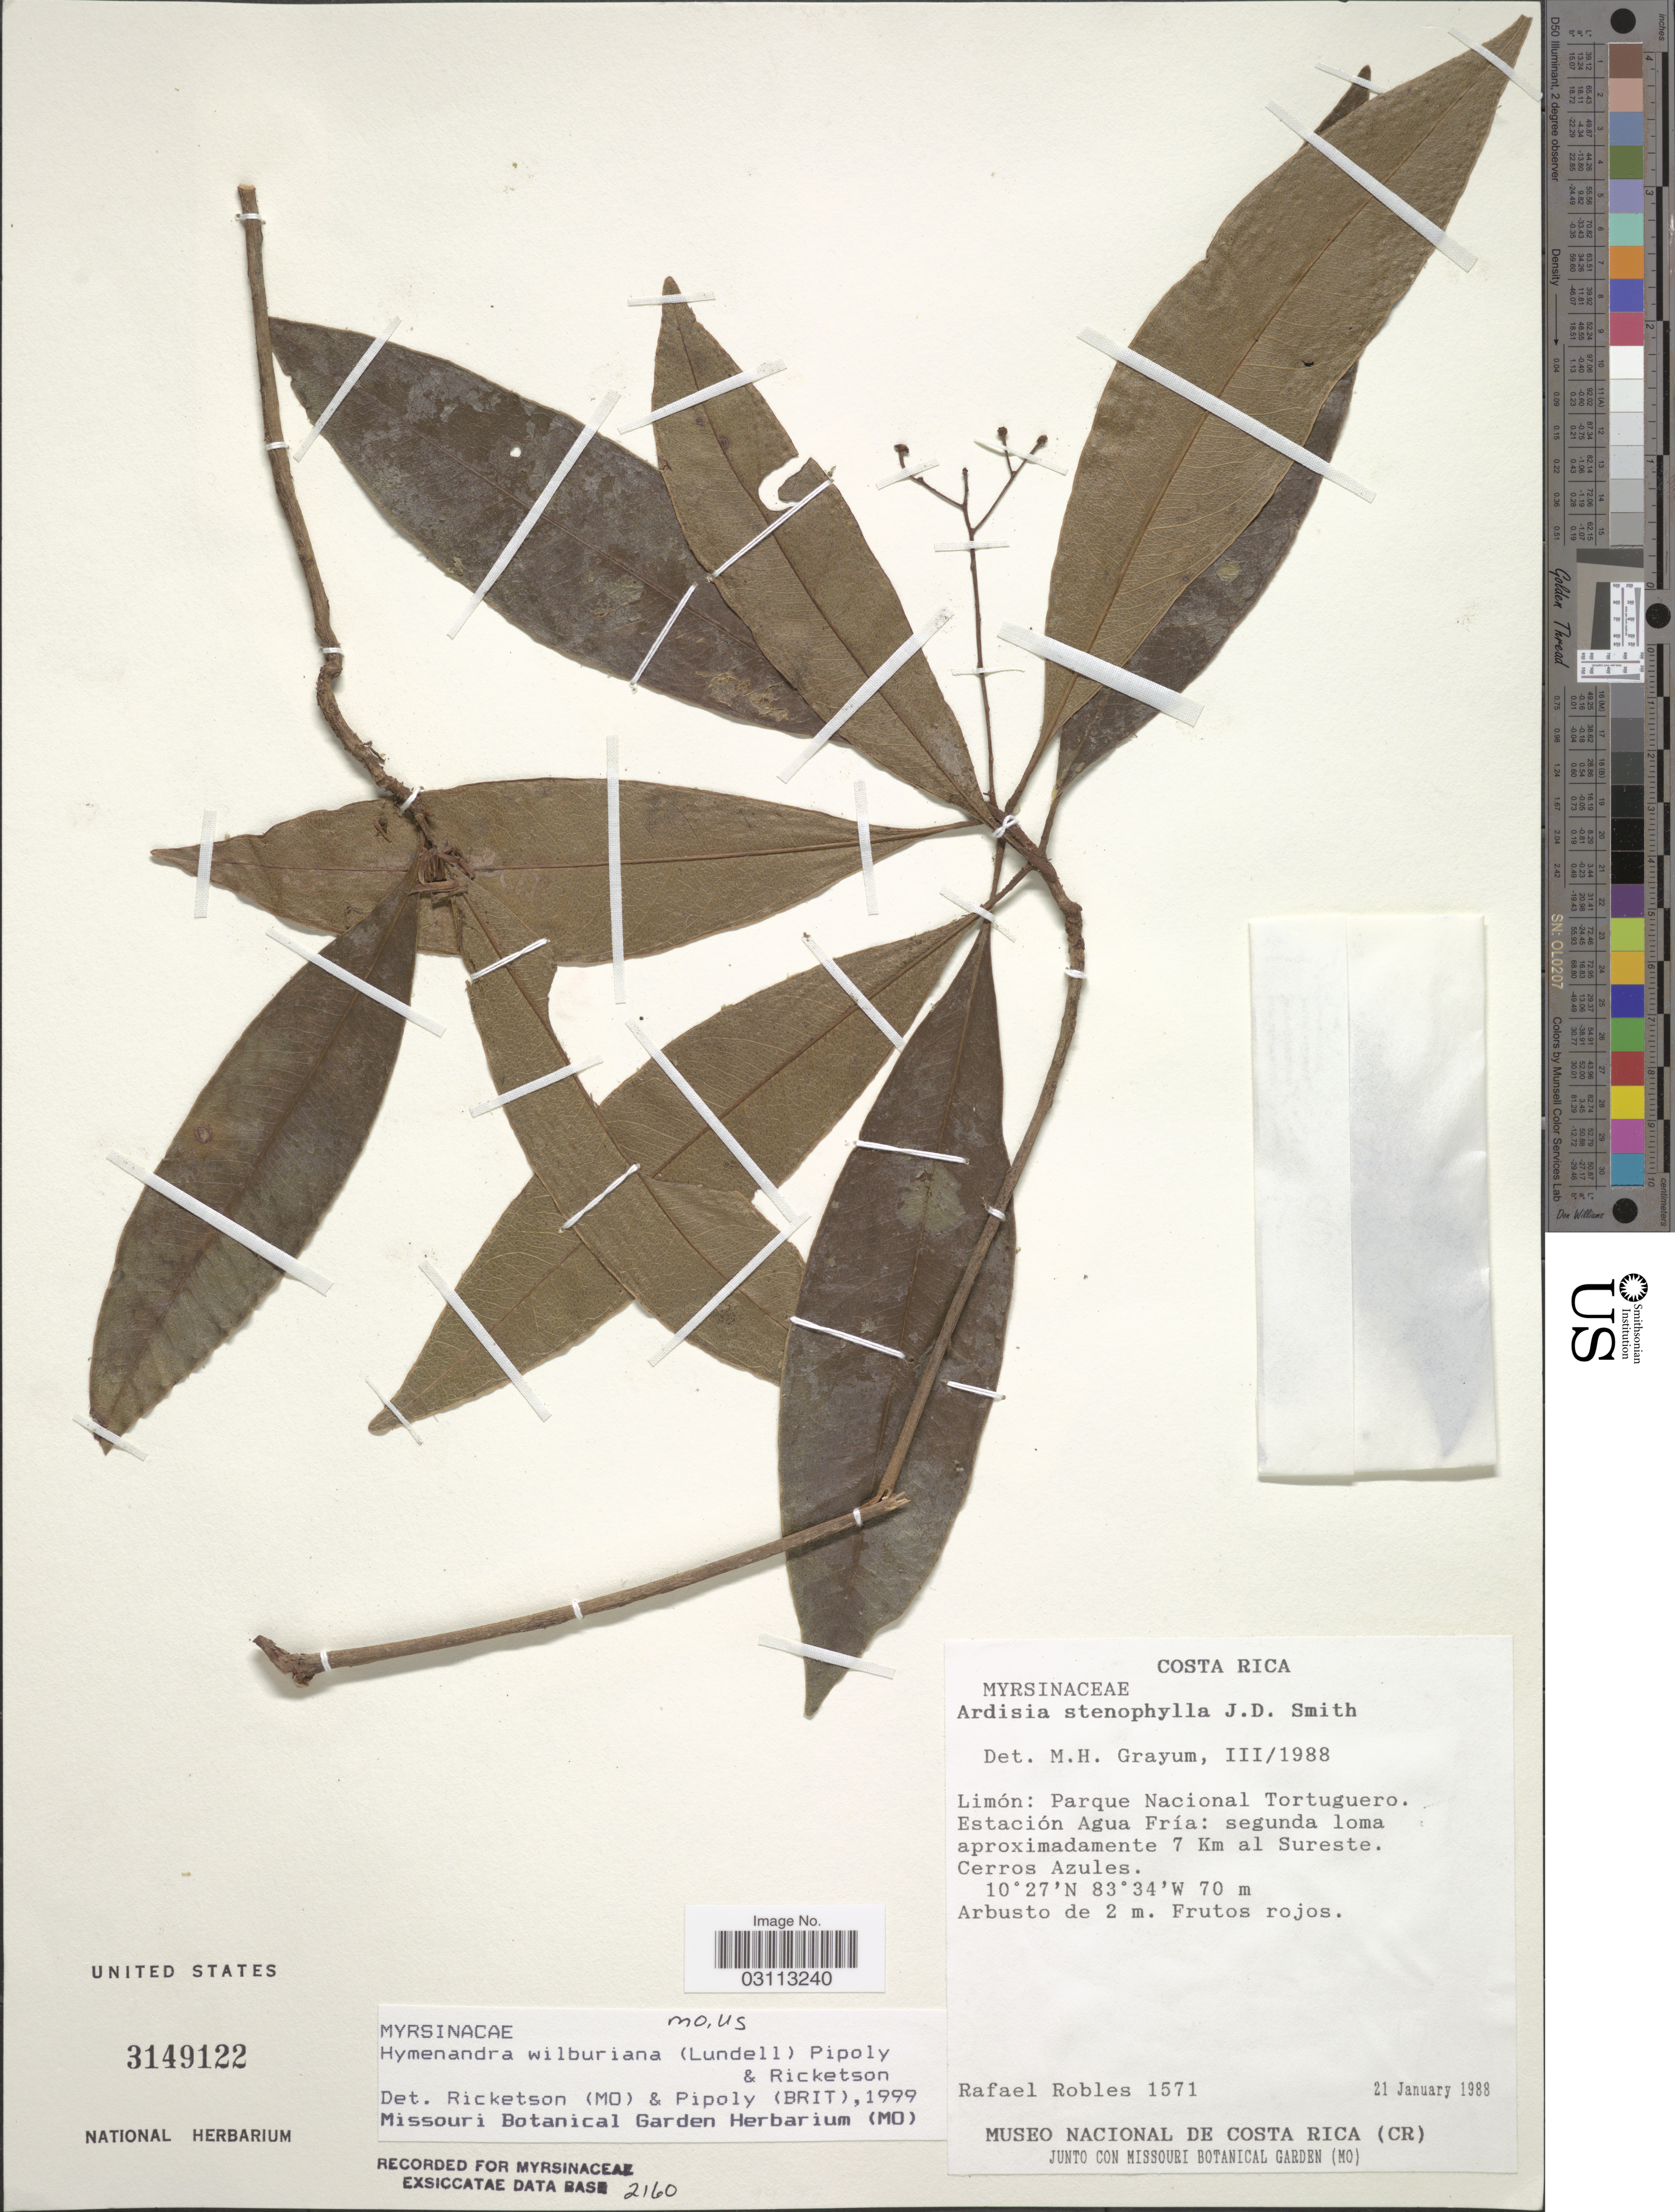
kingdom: Plantae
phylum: Tracheophyta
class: Magnoliopsida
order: Ericales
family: Primulaceae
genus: Hymenandra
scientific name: Hymenandra wilburiana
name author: (Lundell) Pipoly & Ricketson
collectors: R. Robles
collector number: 1571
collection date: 1988-01-21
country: Costa Rica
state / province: Limón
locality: Parque Nacional Tortuguero. Estación Agua Fría: segunda loma aproximadamente 7 Km al Sureste. Cerros Azules.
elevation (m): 70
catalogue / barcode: US 3149122